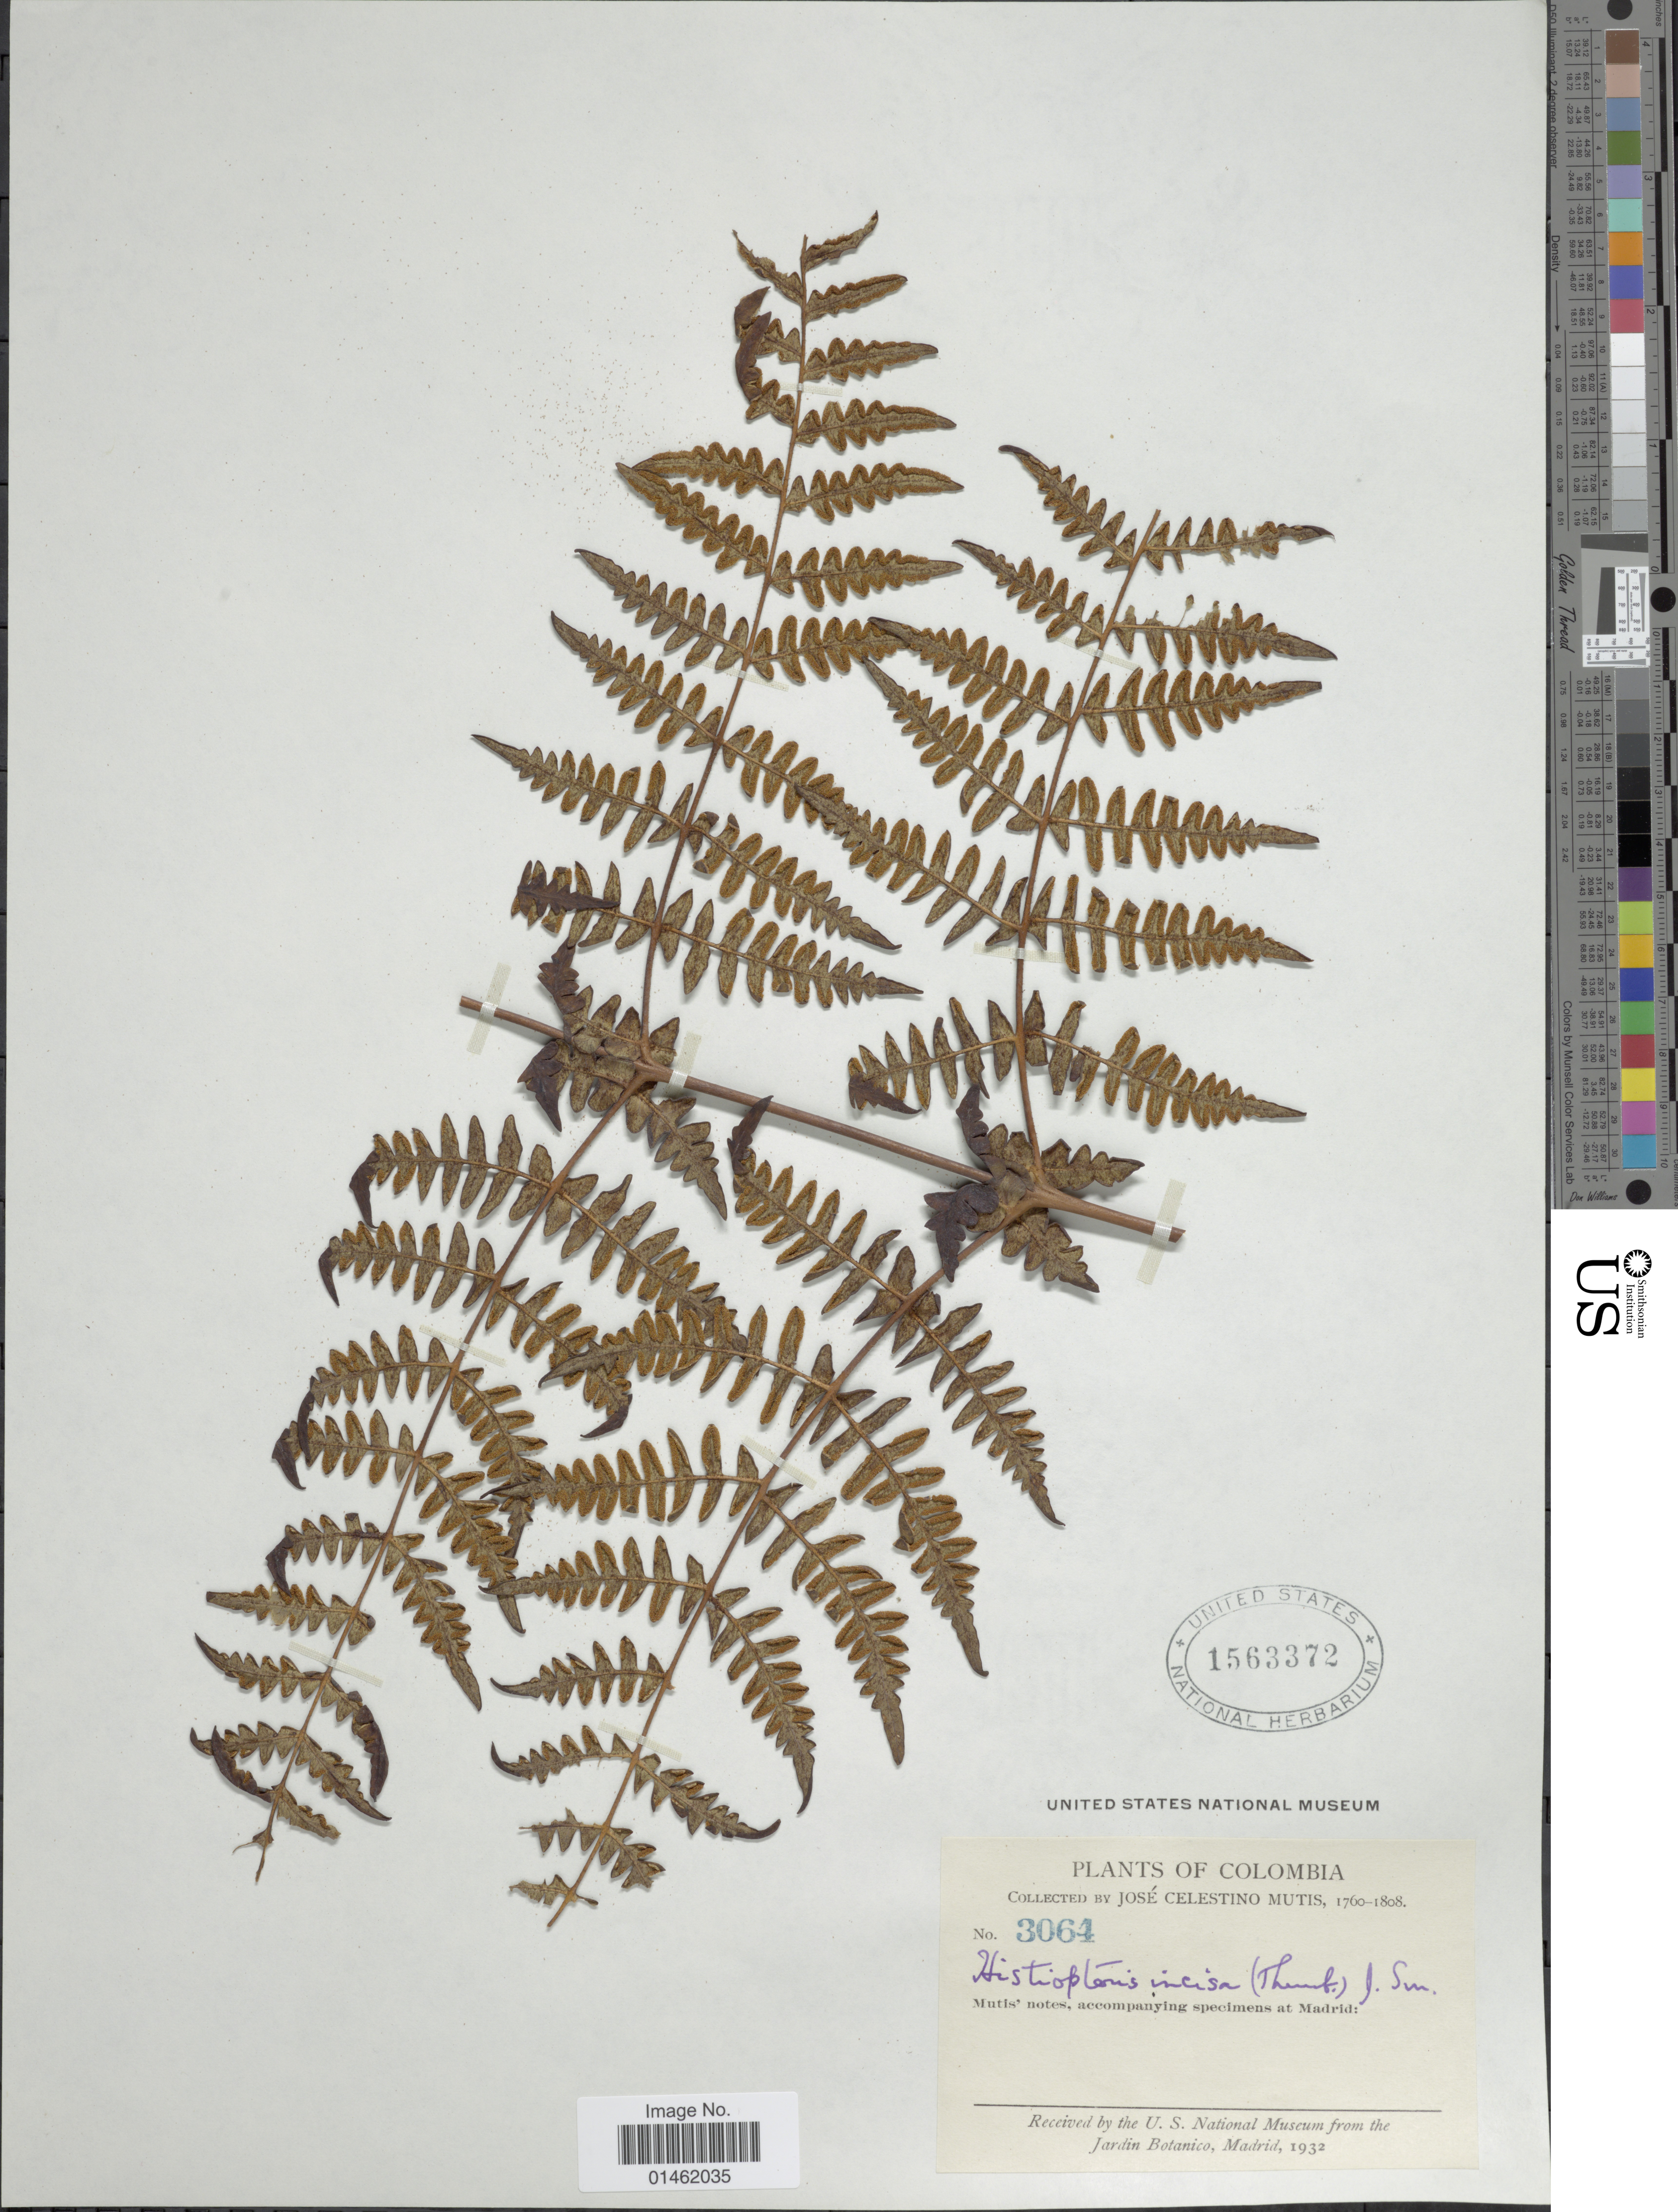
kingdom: Plantae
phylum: Tracheophyta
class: Polypodiopsida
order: Polypodiales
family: Dennstaedtiaceae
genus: Histiopteris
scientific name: Histiopteris incisa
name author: (Thunb.) J. Sm.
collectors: J. C. B. Mutis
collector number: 3064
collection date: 1760/1808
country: Colombia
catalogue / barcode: US 15633372